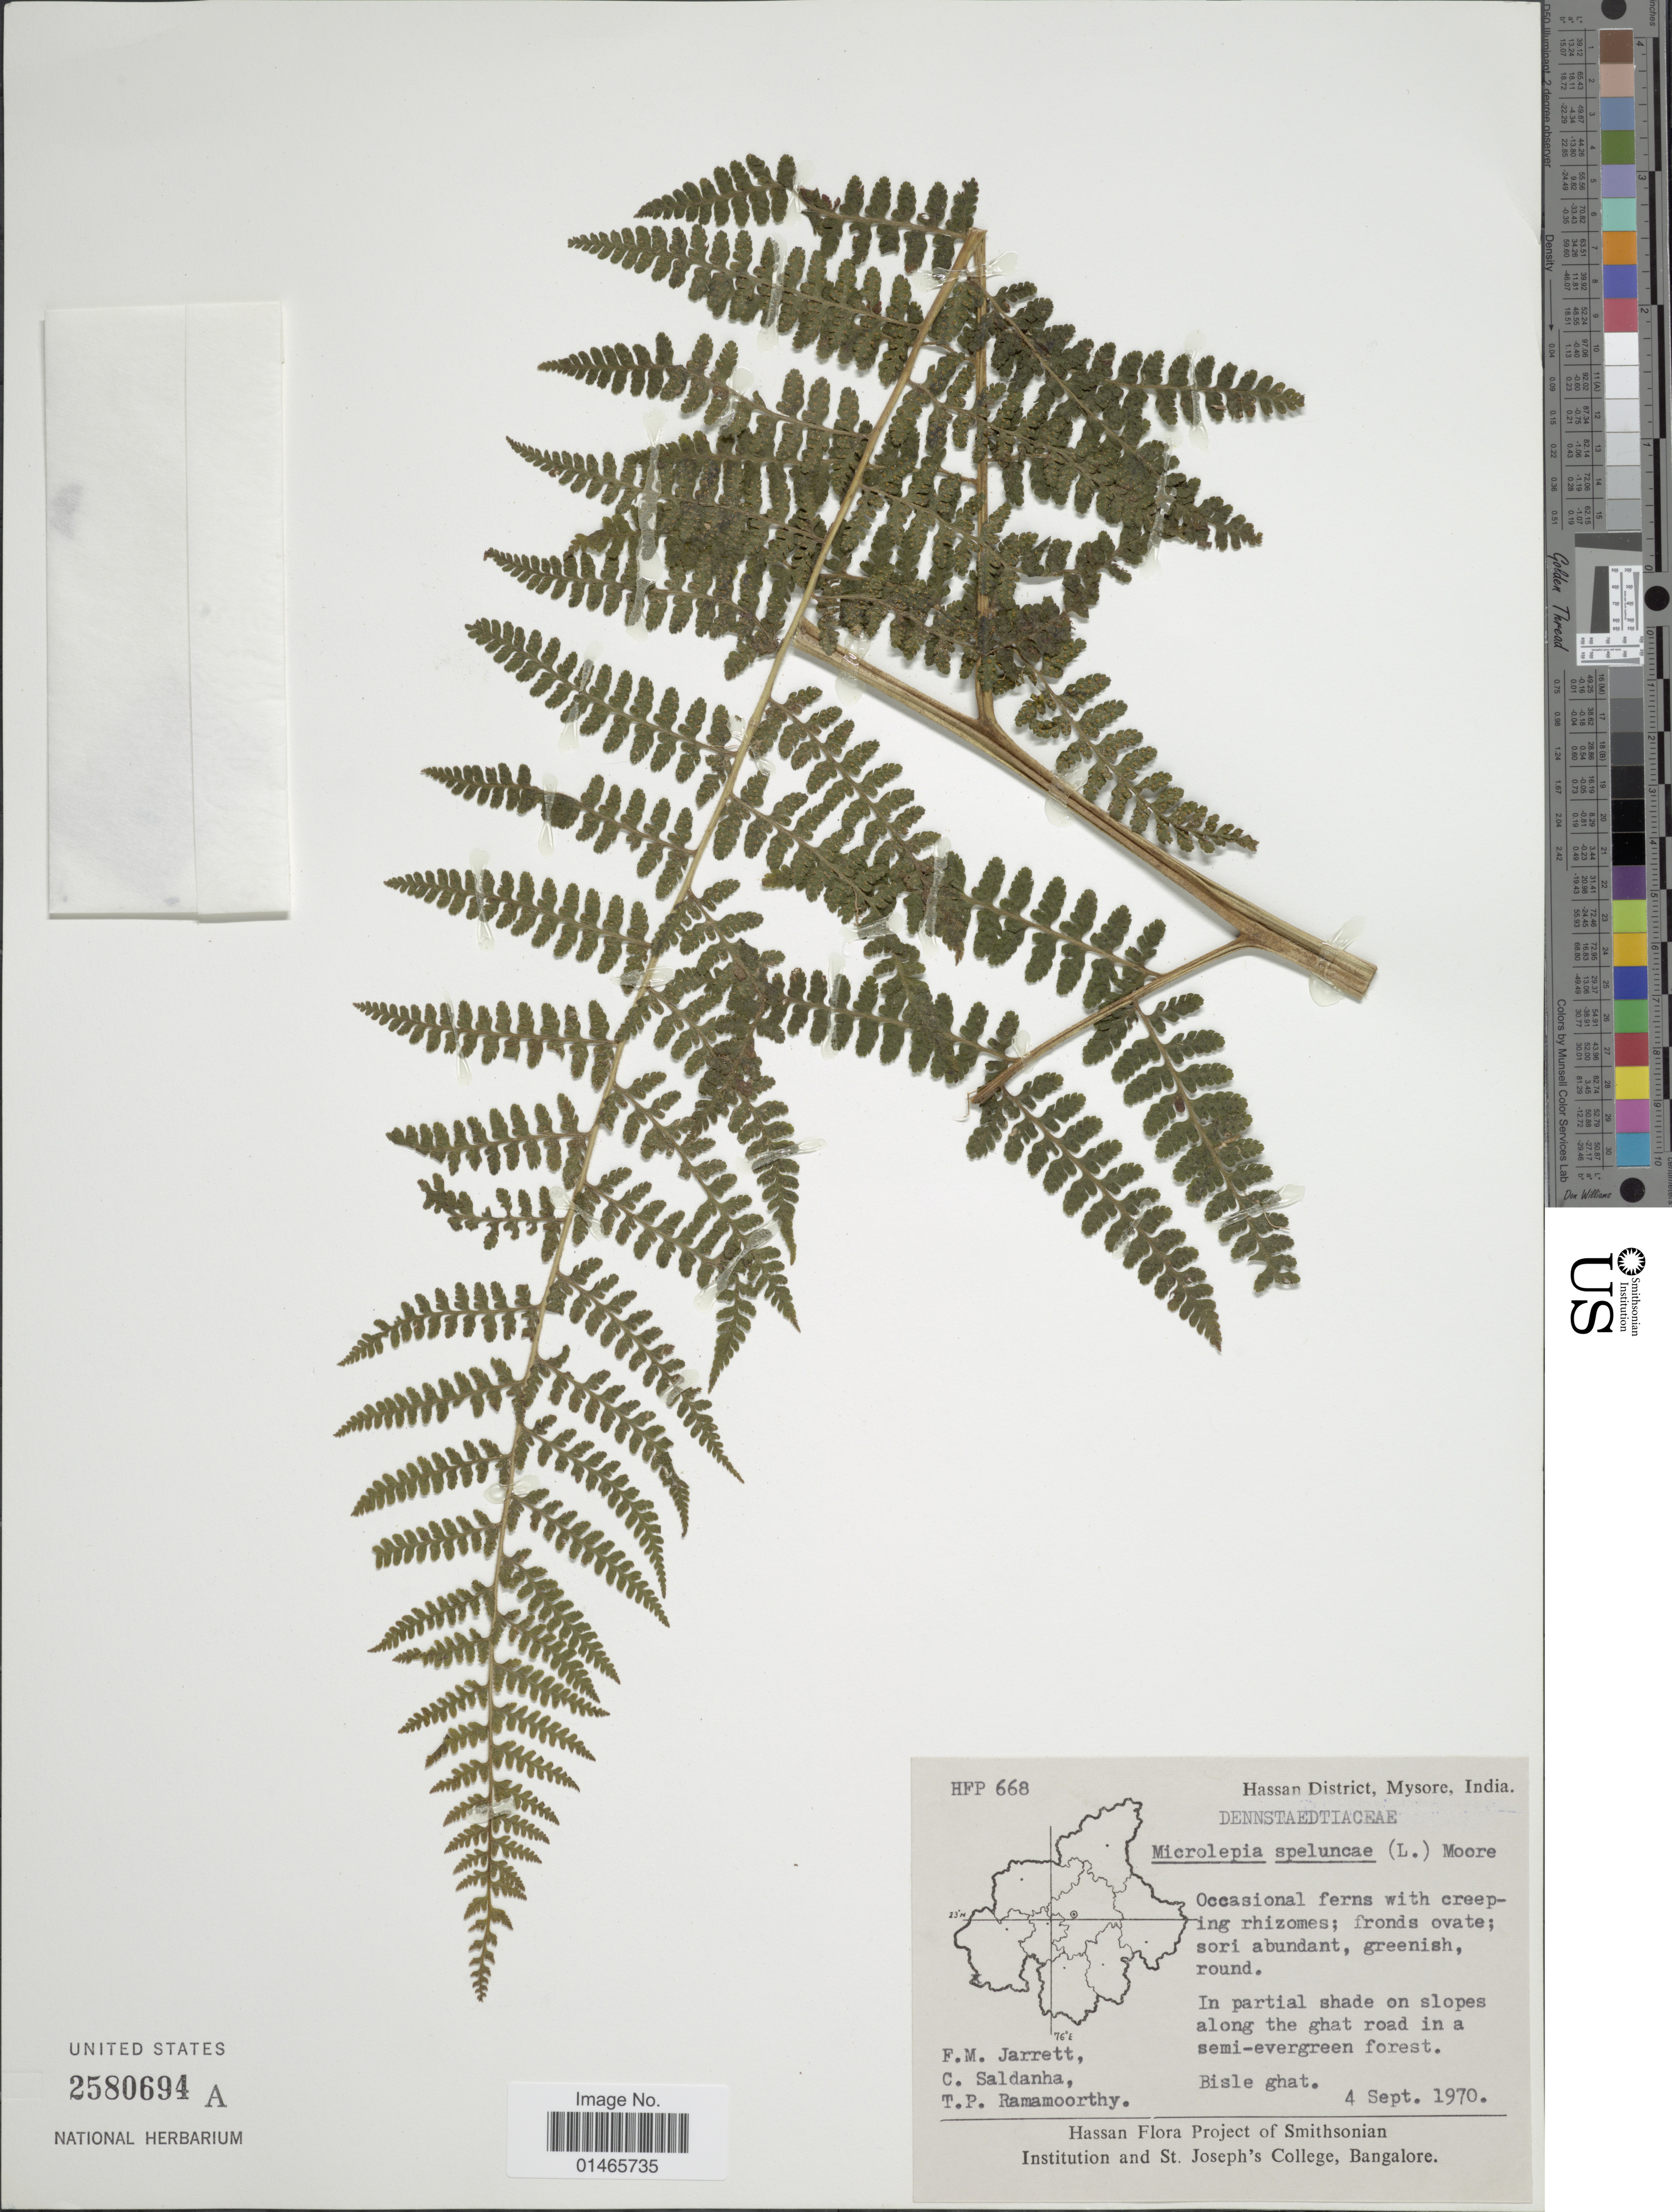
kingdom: Plantae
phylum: Tracheophyta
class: Polypodiopsida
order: Polypodiales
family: Dennstaedtiaceae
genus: Microlepia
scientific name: Microlepia speluncae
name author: (L.) T. Moore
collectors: F. M. Jarrett, C. Saldanha & T. P. Ramamoorthy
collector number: HFP668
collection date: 1970-09-04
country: India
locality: Hassan District, Mysore, Bisle ghat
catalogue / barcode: US 2580694A